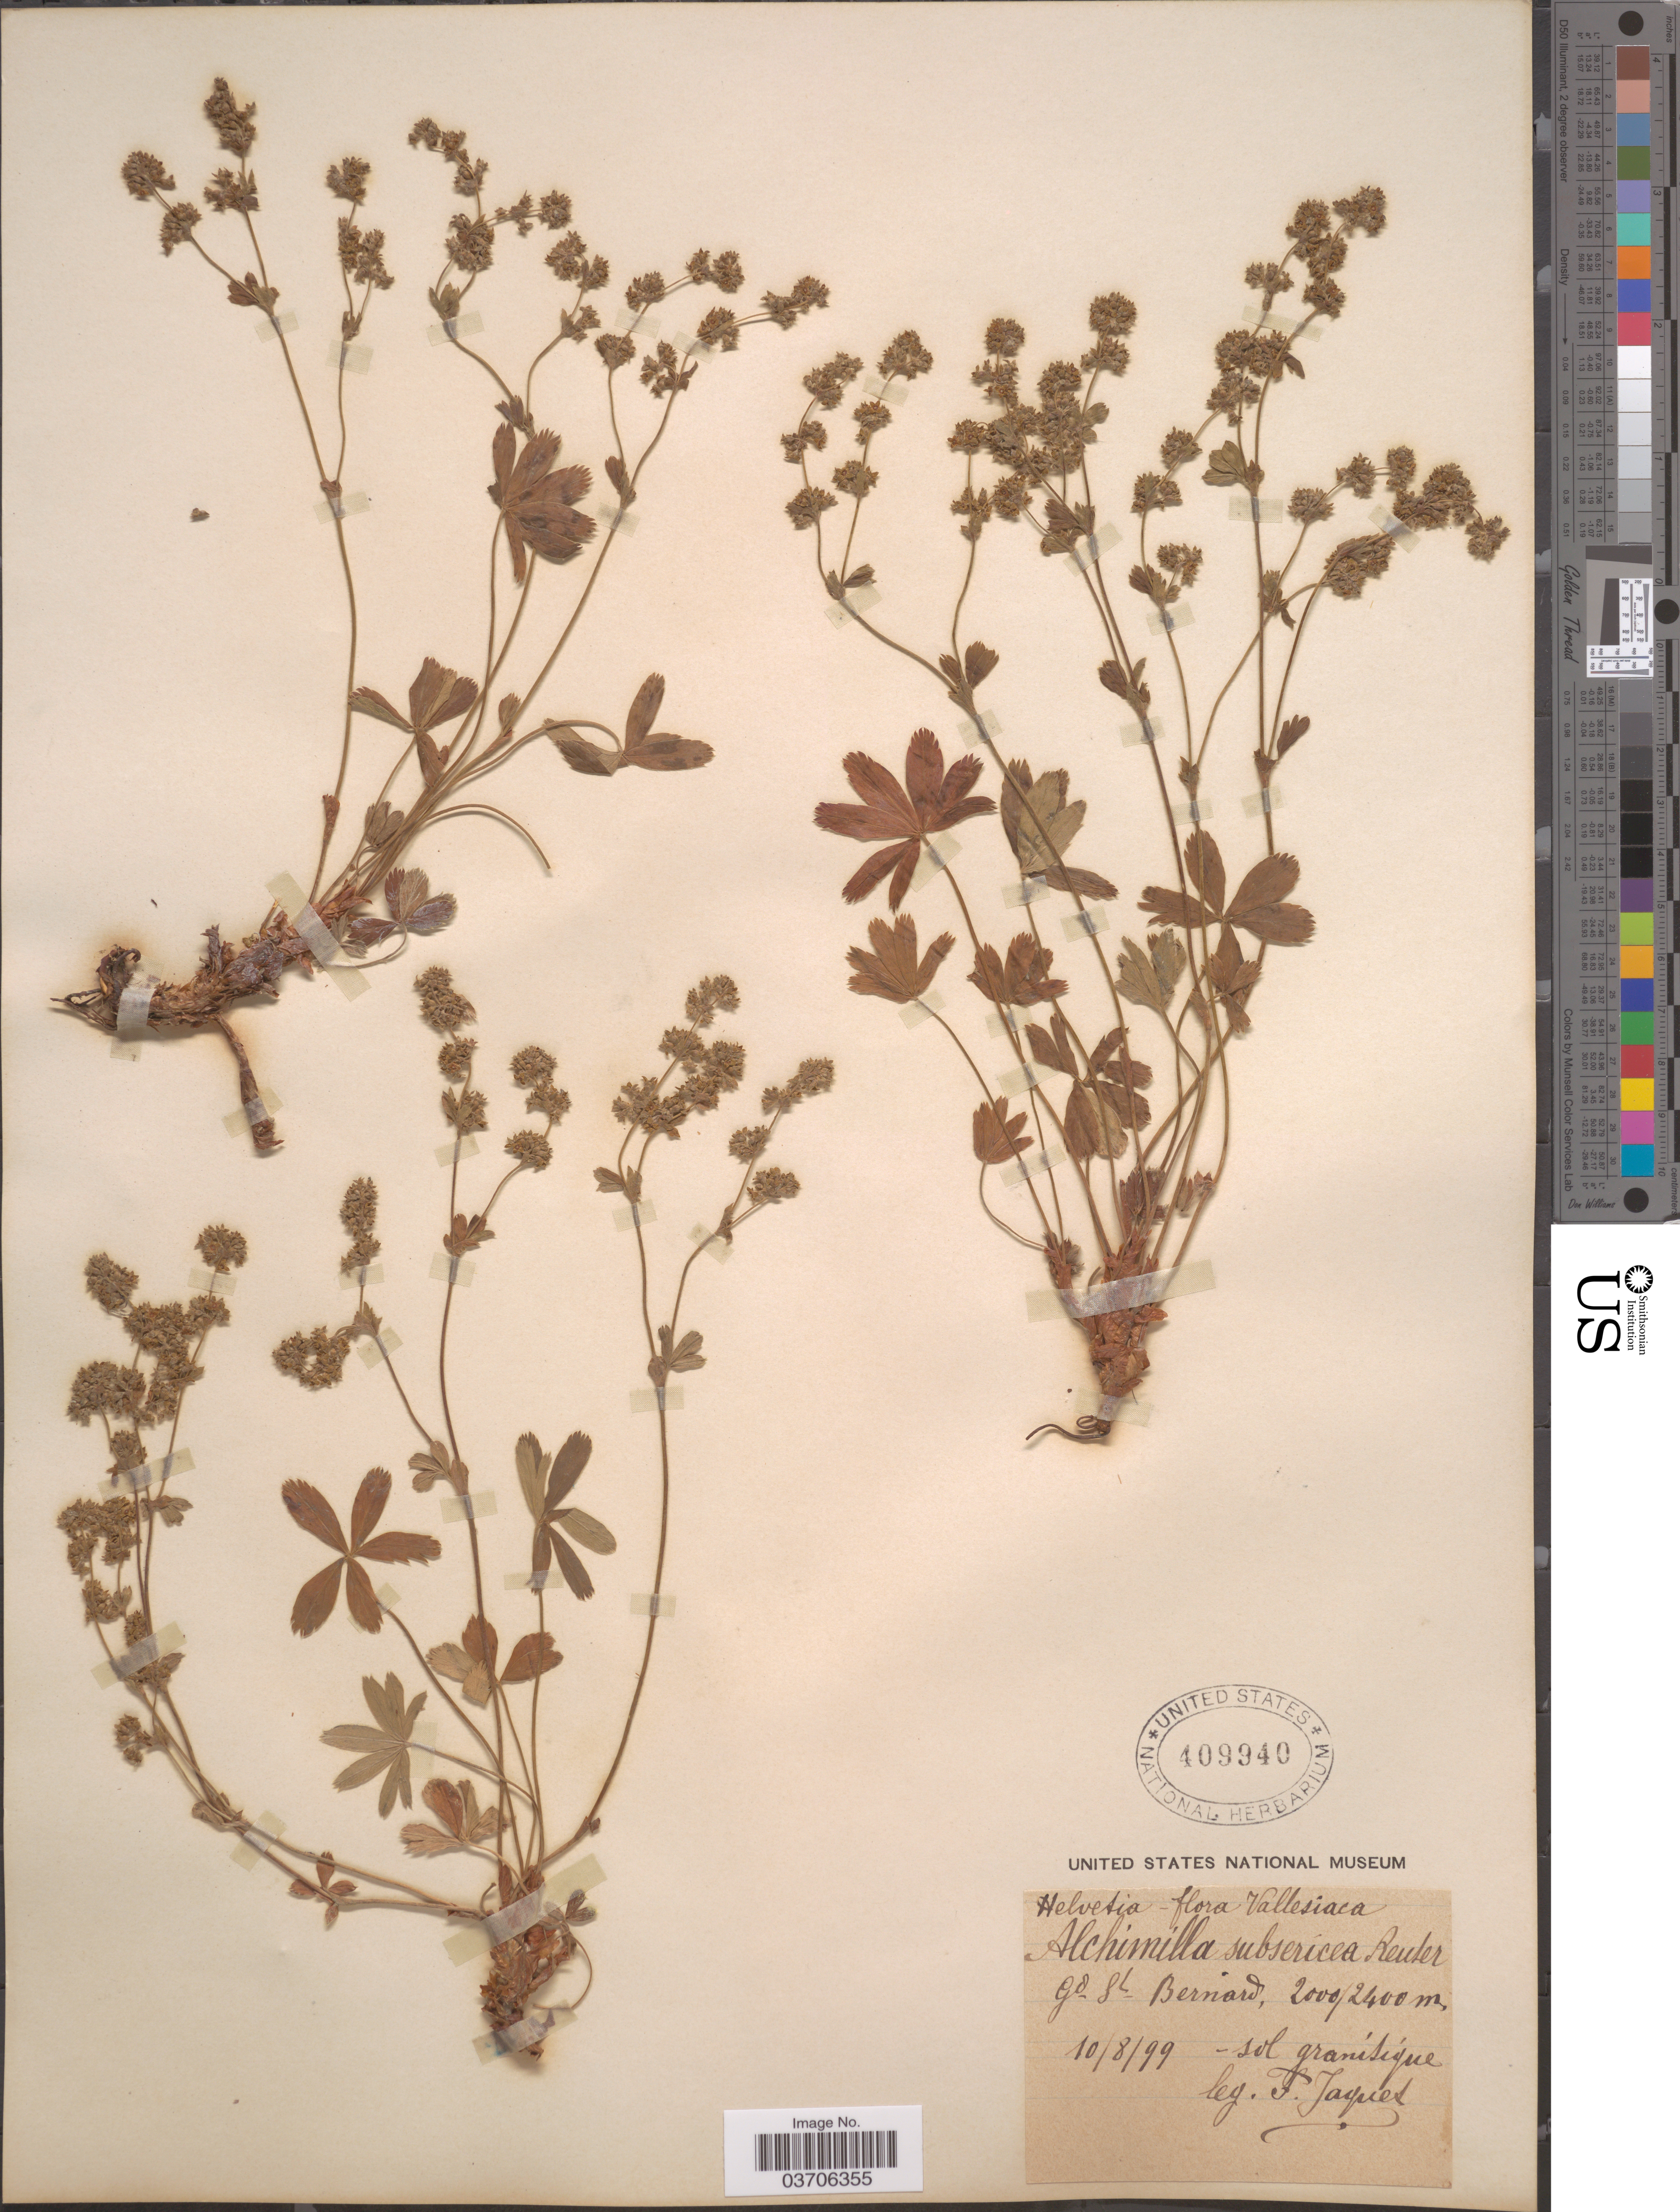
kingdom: Plantae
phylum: Tracheophyta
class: Magnoliopsida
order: Rosales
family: Rosaceae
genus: Alchemilla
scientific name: Alchemilla subsericea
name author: Reut.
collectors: F. Jaquet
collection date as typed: Transcribed d/m/y: 10/8/99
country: Switzerland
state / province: Valais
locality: Helvetia - Vallesiaca. Gd. St. Bernard.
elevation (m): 2000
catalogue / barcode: US 409940